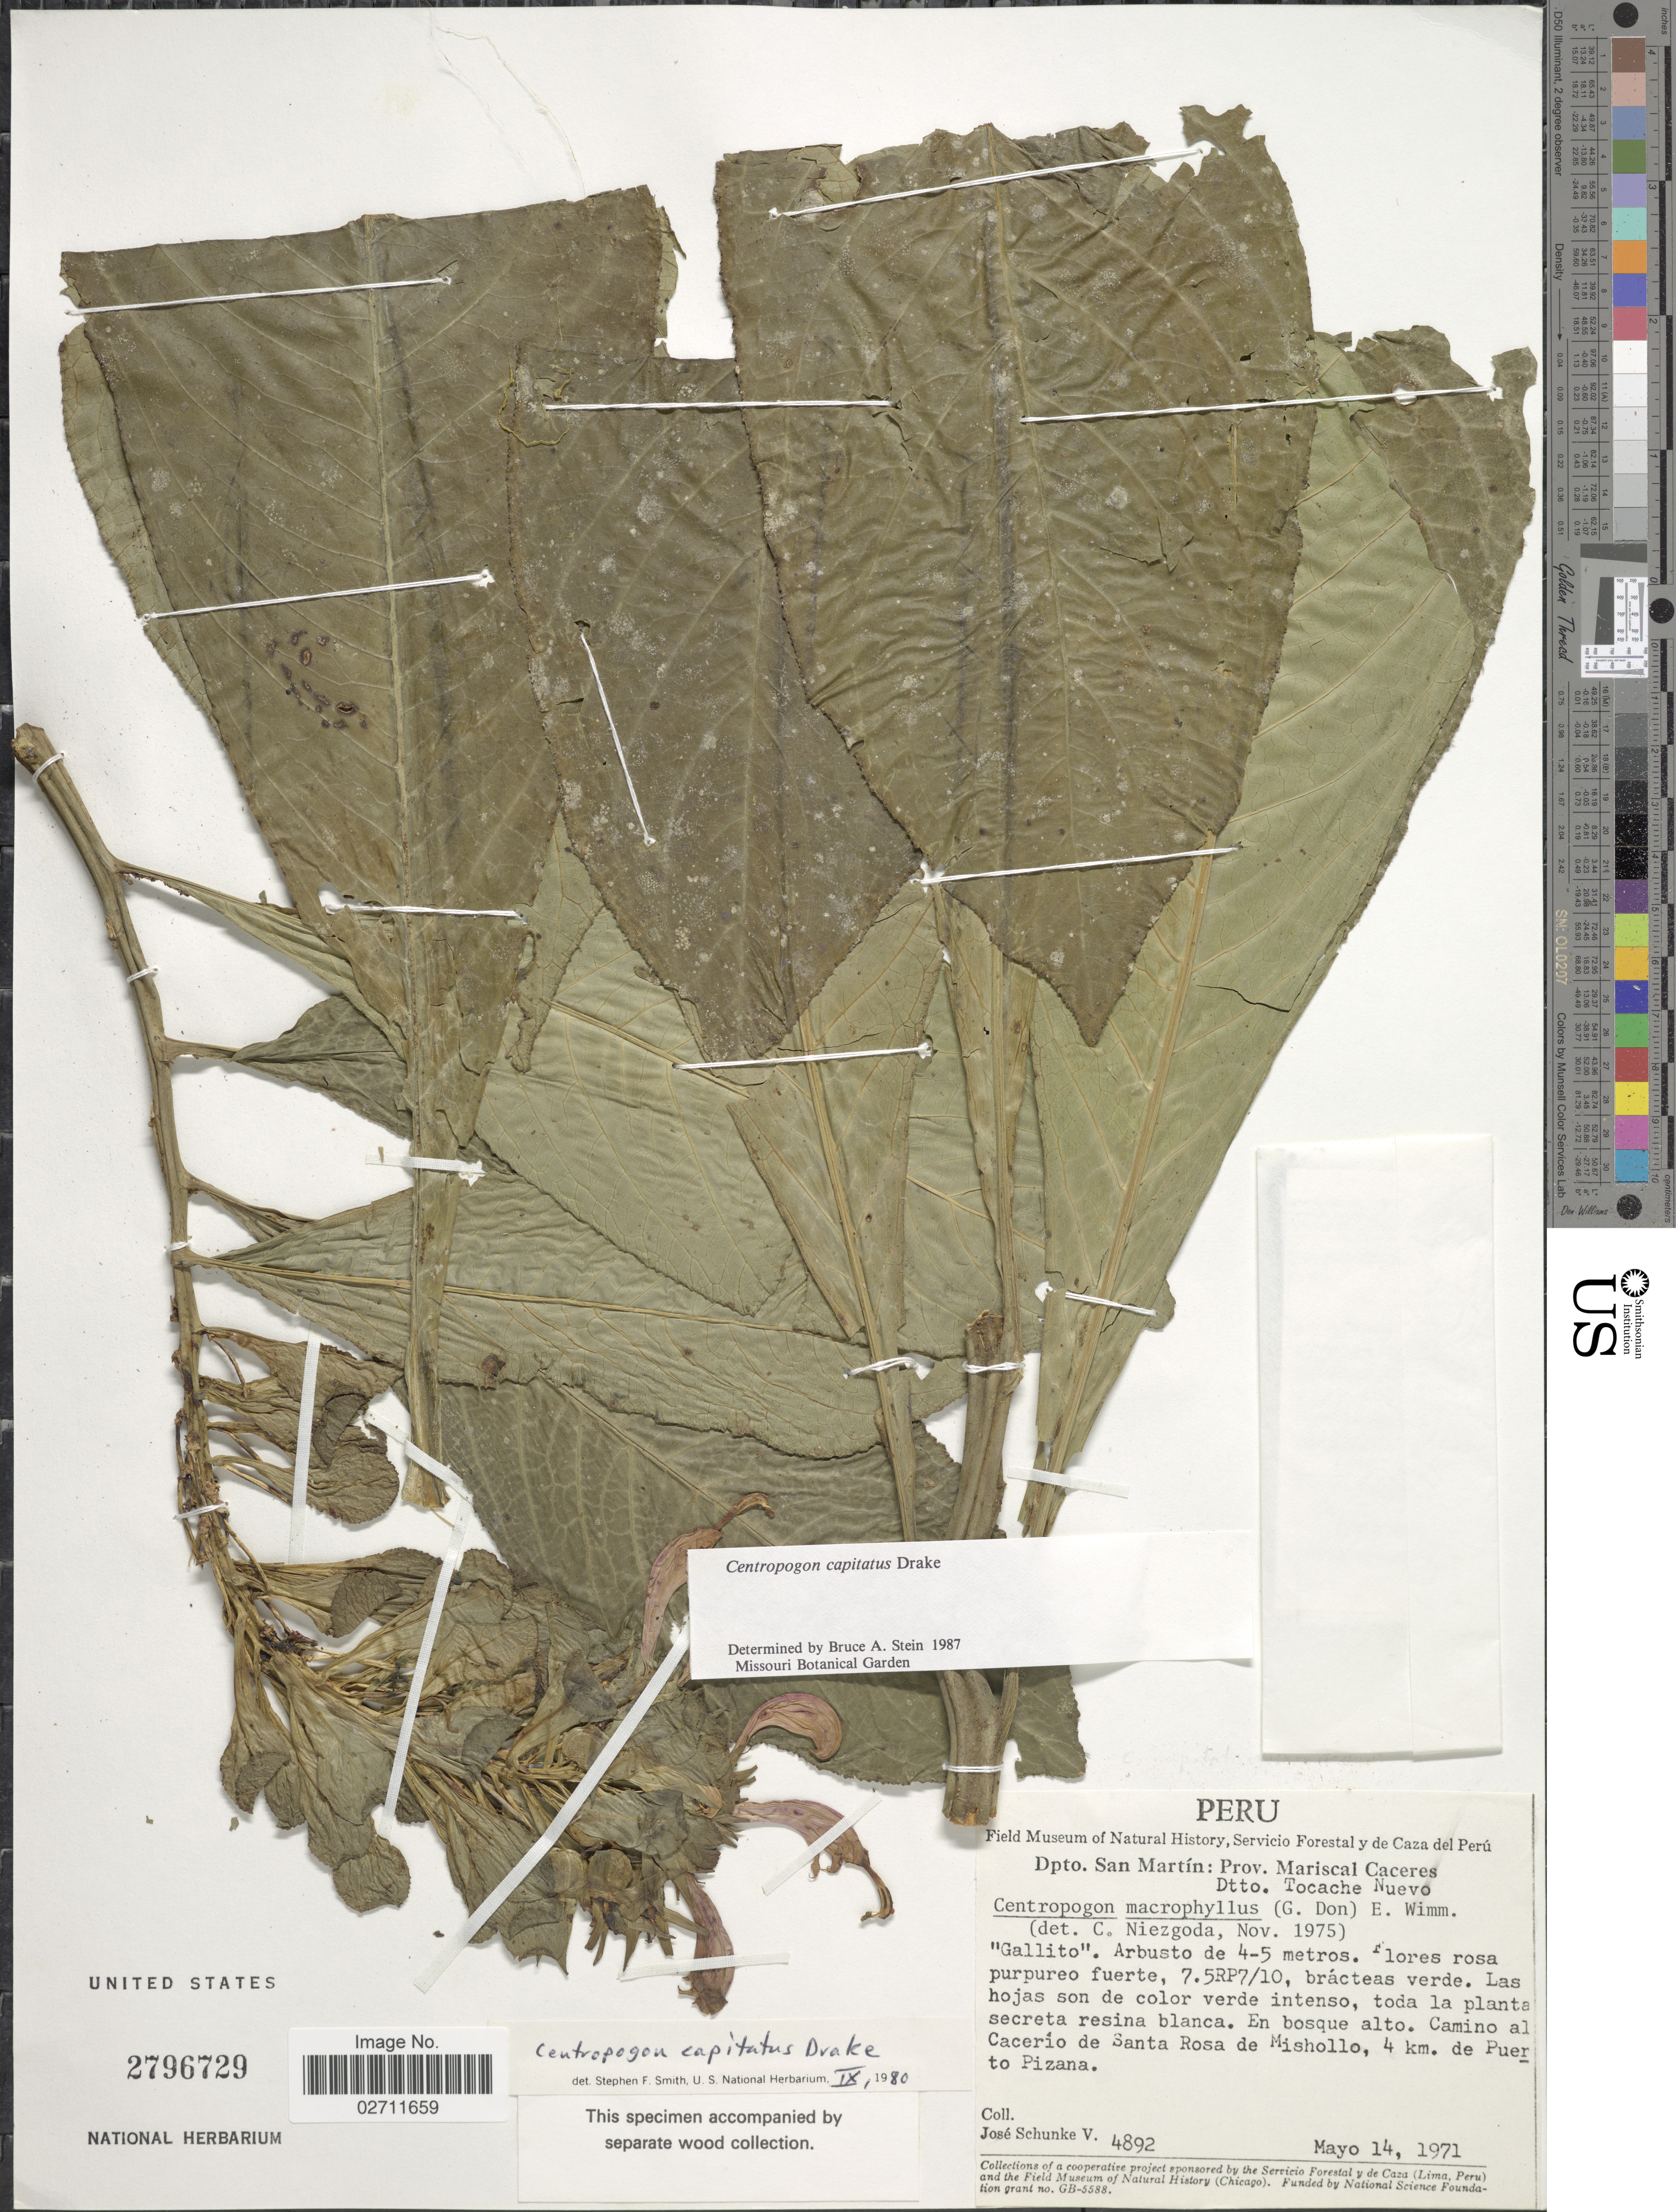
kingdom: Plantae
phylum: Tracheophyta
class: Magnoliopsida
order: Asterales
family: Campanulaceae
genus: Centropogon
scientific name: Centropogon capitatus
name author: Drake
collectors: J. Schunke Vigo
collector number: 4892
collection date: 1971-05-14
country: Peru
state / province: San Martín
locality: Prov. Mariscal Caceres. Dtto. Tocache Nuevo. Camino al cacerio de Santa rosa de Mishollo, 4 km. de Puerto Pizana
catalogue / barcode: US 2796729